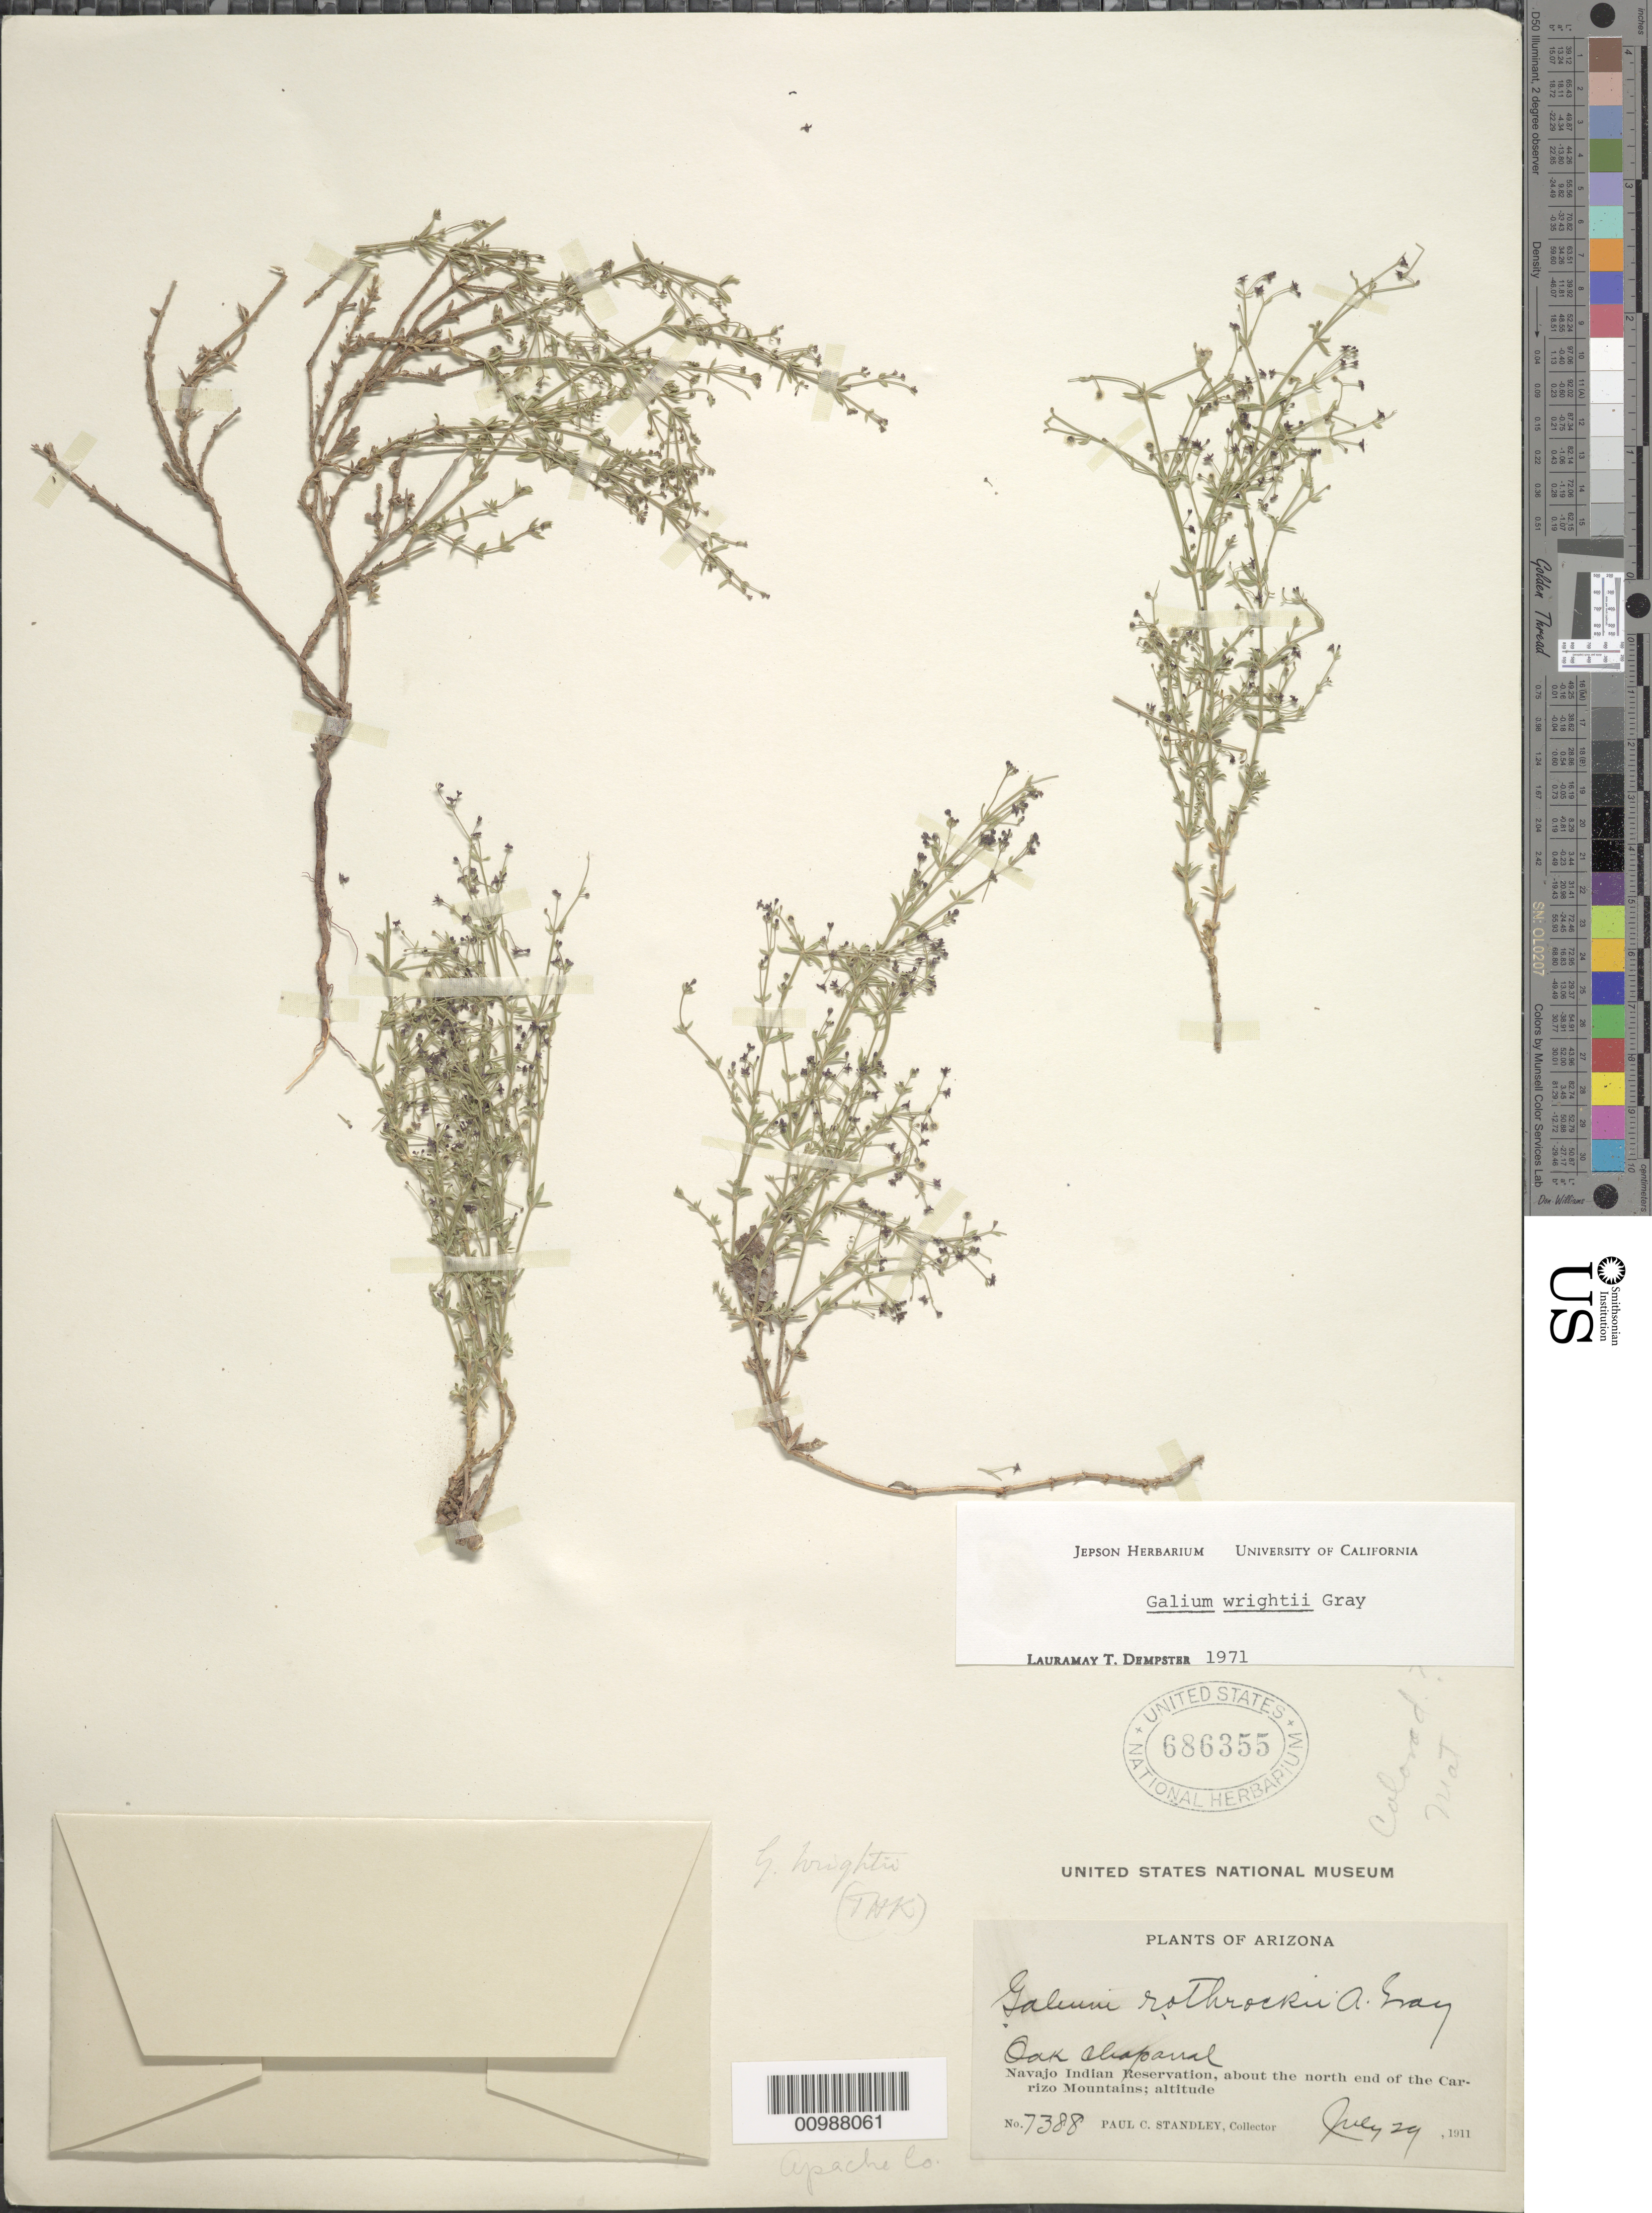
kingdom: Plantae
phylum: Tracheophyta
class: Magnoliopsida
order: Gentianales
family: Rubiaceae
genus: Galium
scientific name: Galium wrightii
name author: A. Gray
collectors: P. C. Standley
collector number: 7388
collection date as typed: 29 Jul 1911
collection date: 1911-07-29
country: United States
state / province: Arizona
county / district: Apache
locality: Navajo Indian Reservation, N. end of the Carrizo Mts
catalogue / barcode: US 686355